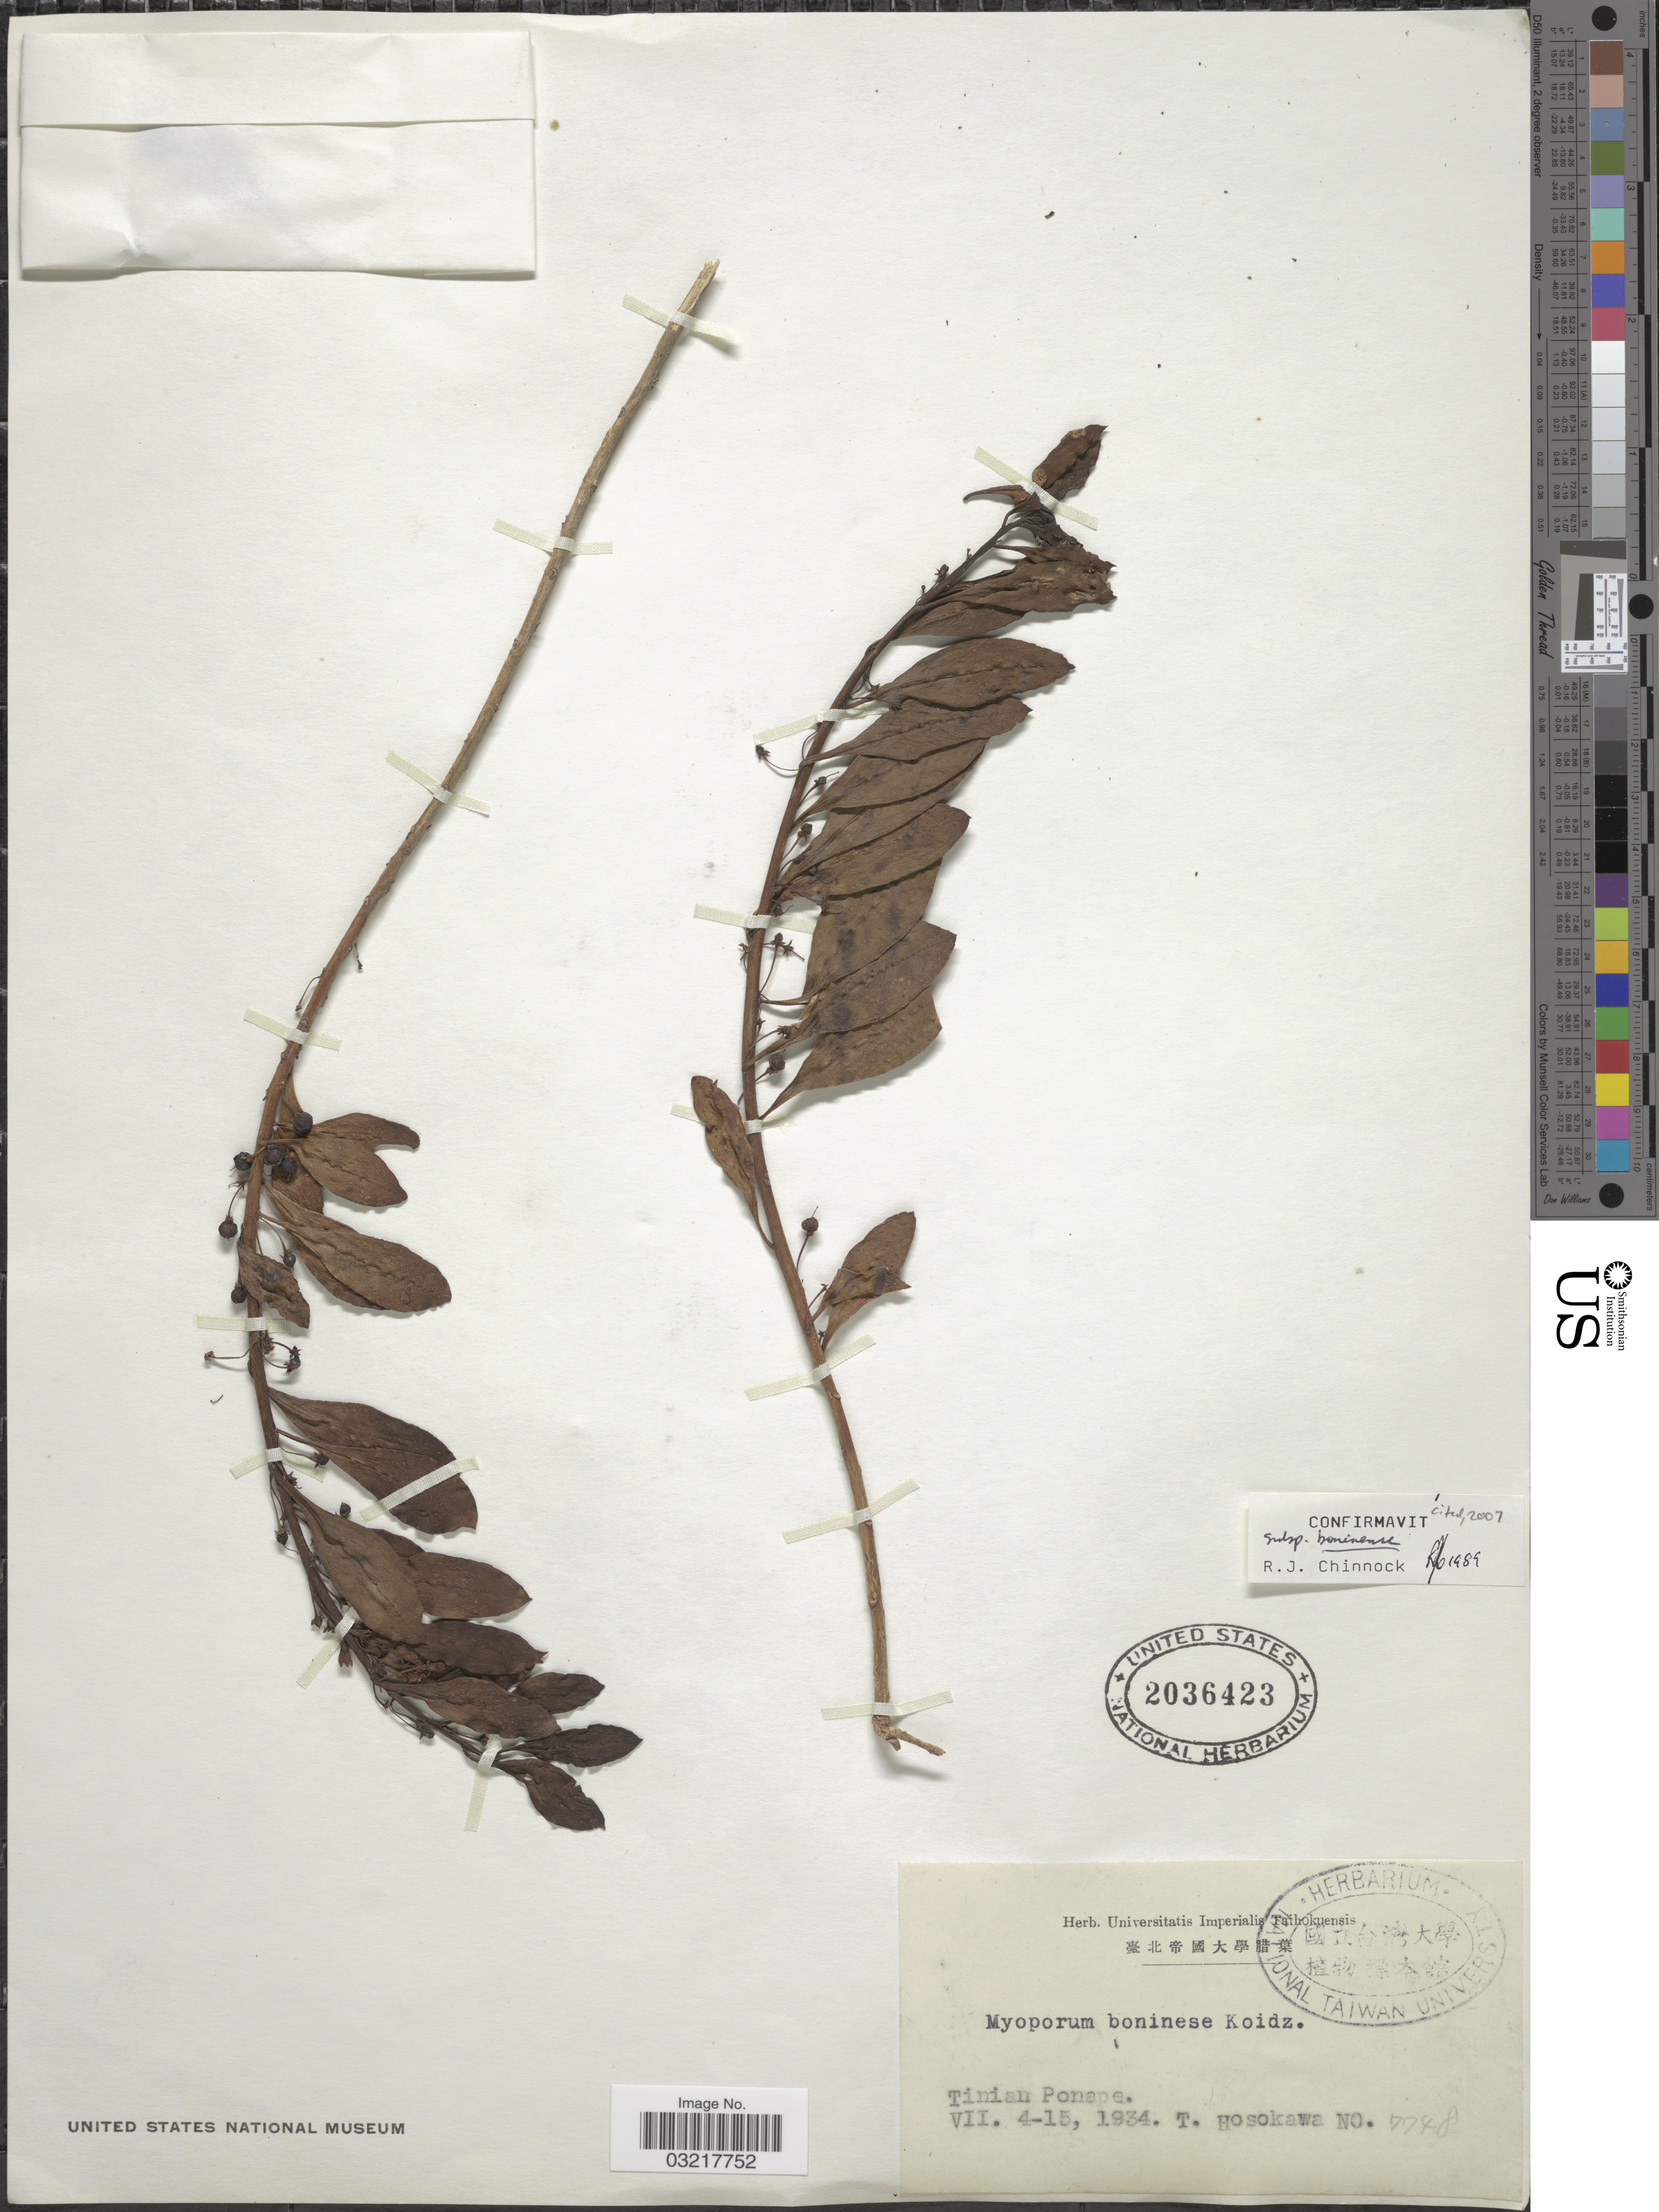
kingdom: Plantae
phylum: Tracheophyta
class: Magnoliopsida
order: Lamiales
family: Scrophulariaceae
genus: Myoporum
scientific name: Myoporum boninense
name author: Koidz.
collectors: T. Hosokawa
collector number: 7748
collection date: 1934-07-04/1934-07-15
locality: Tinian Ponape.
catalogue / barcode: US 2036423